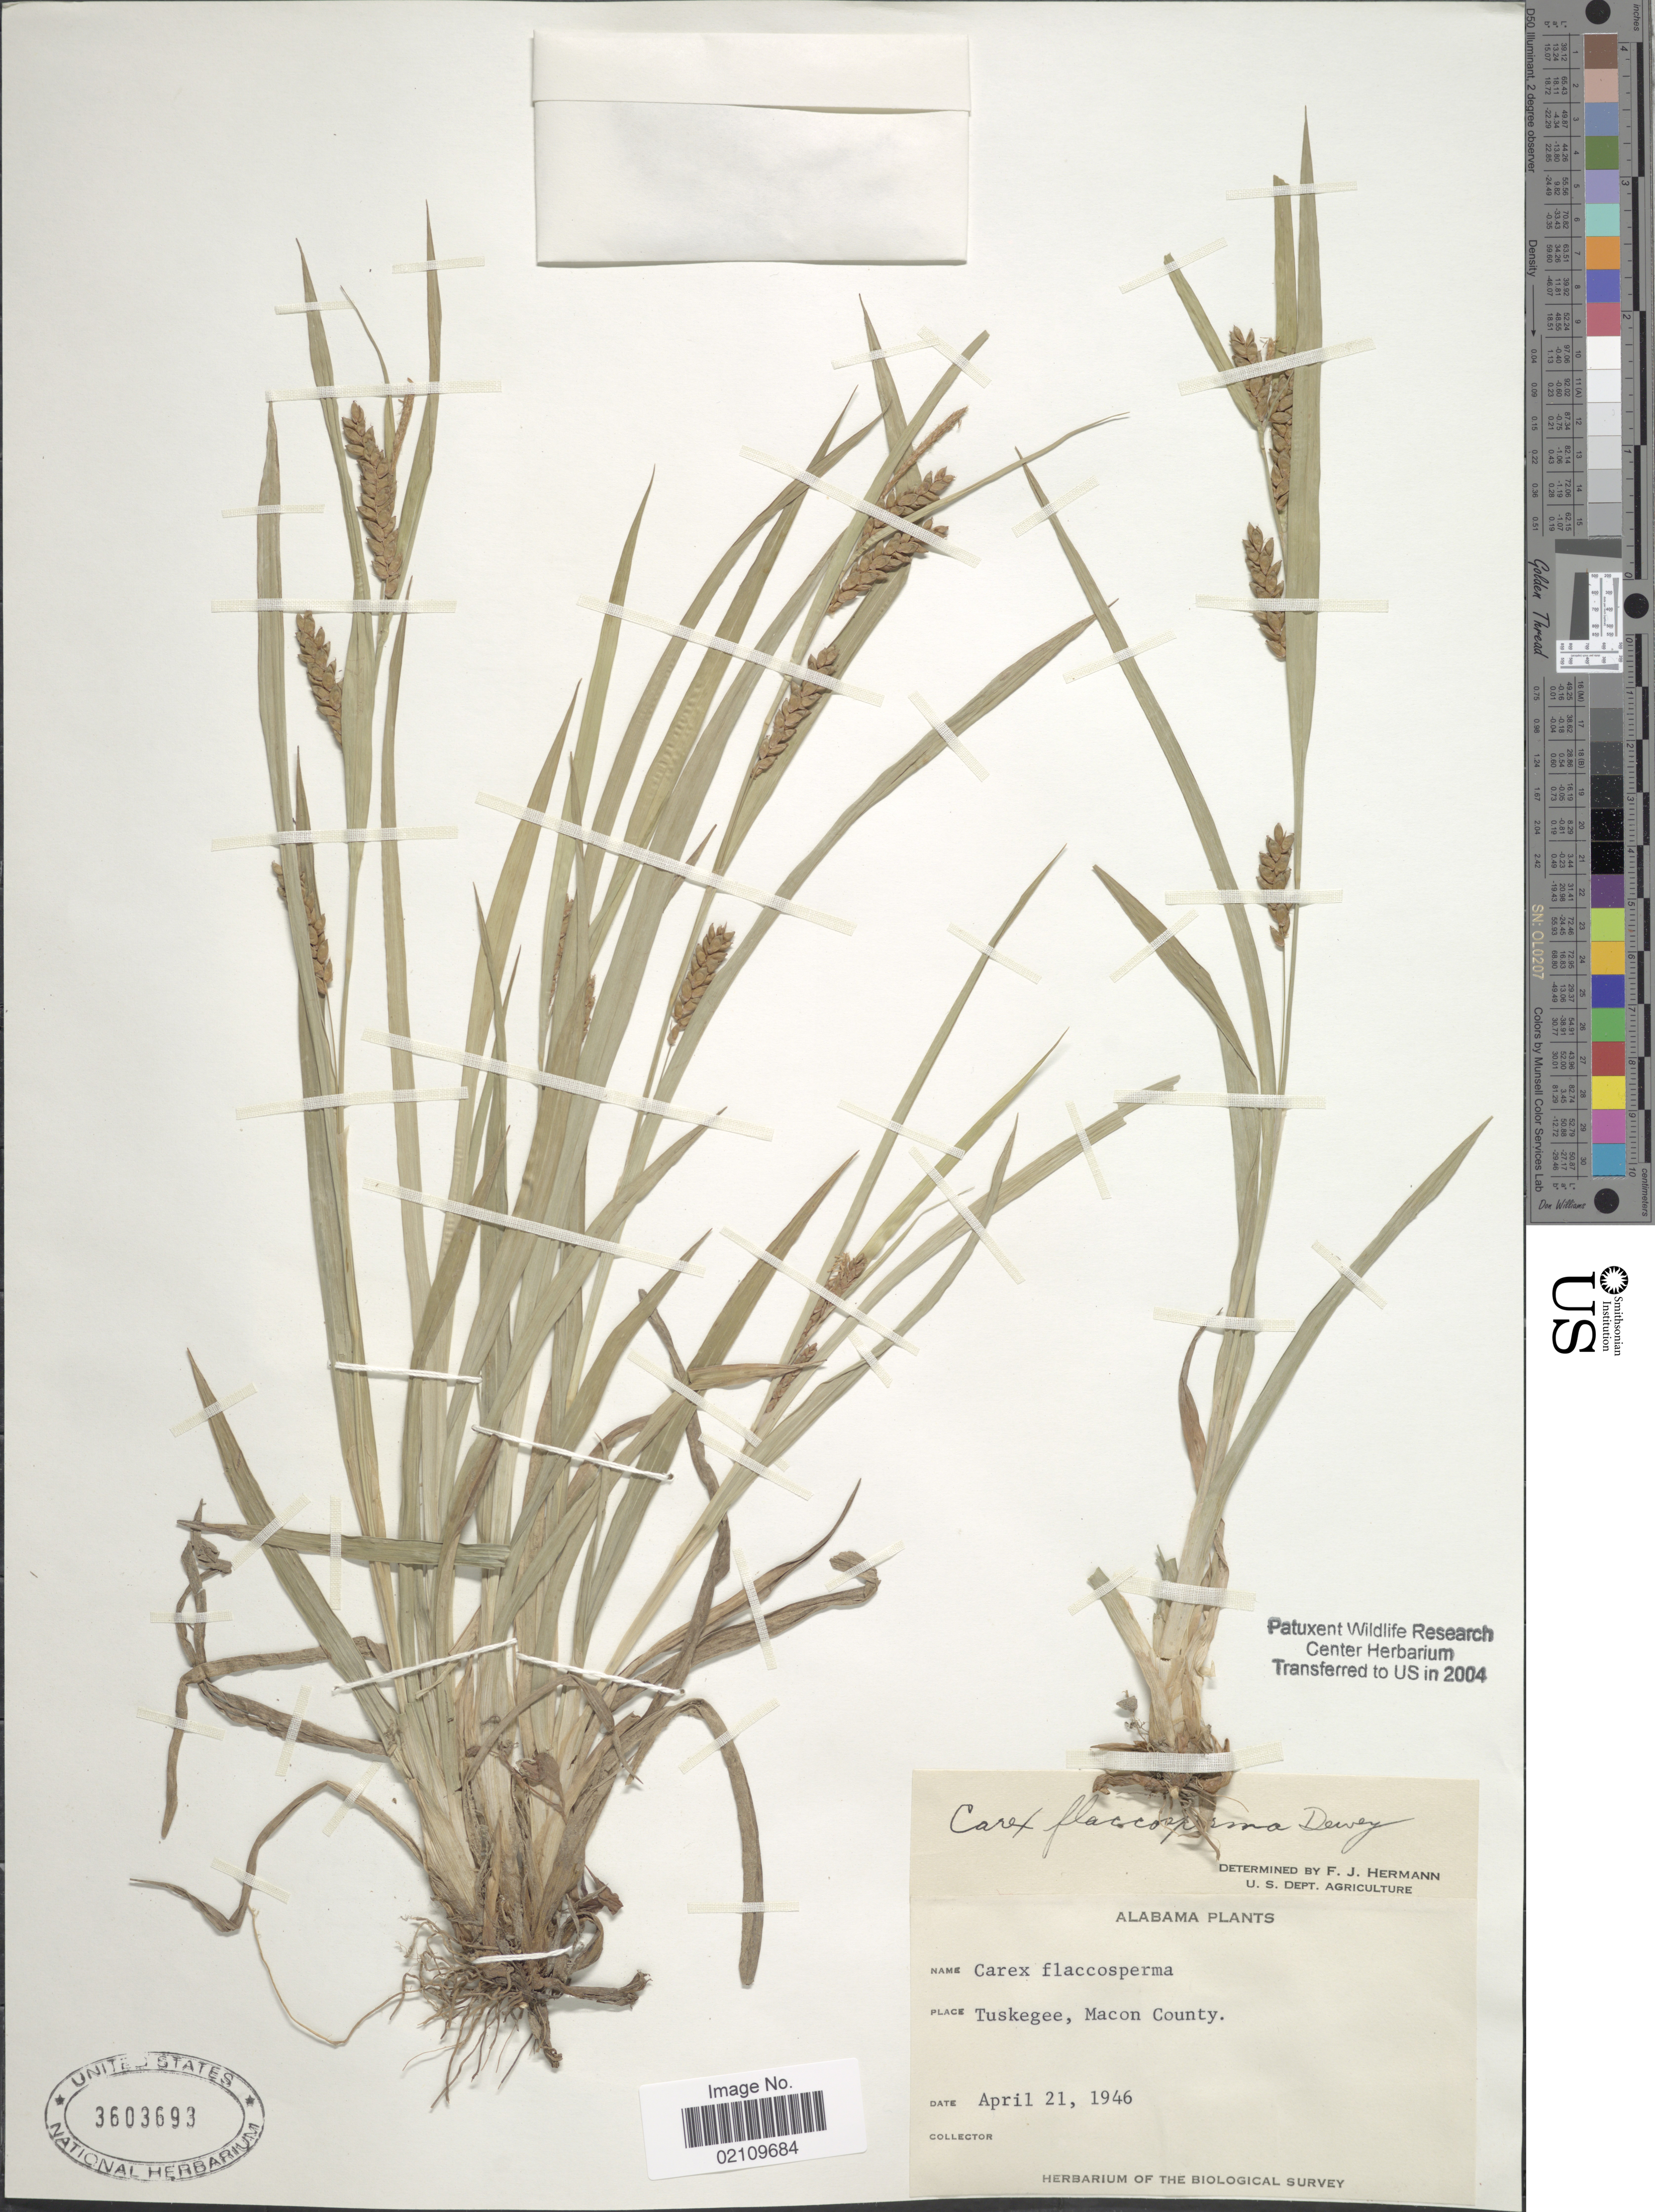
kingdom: Plantae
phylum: Tracheophyta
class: Liliopsida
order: Poales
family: Cyperaceae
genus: Carex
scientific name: Carex flaccosperma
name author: Dewey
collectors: ex herb. of the Biological Survey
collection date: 1946-04-21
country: United States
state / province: Alabama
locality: Tuskegee, Macoun County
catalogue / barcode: US 3603693